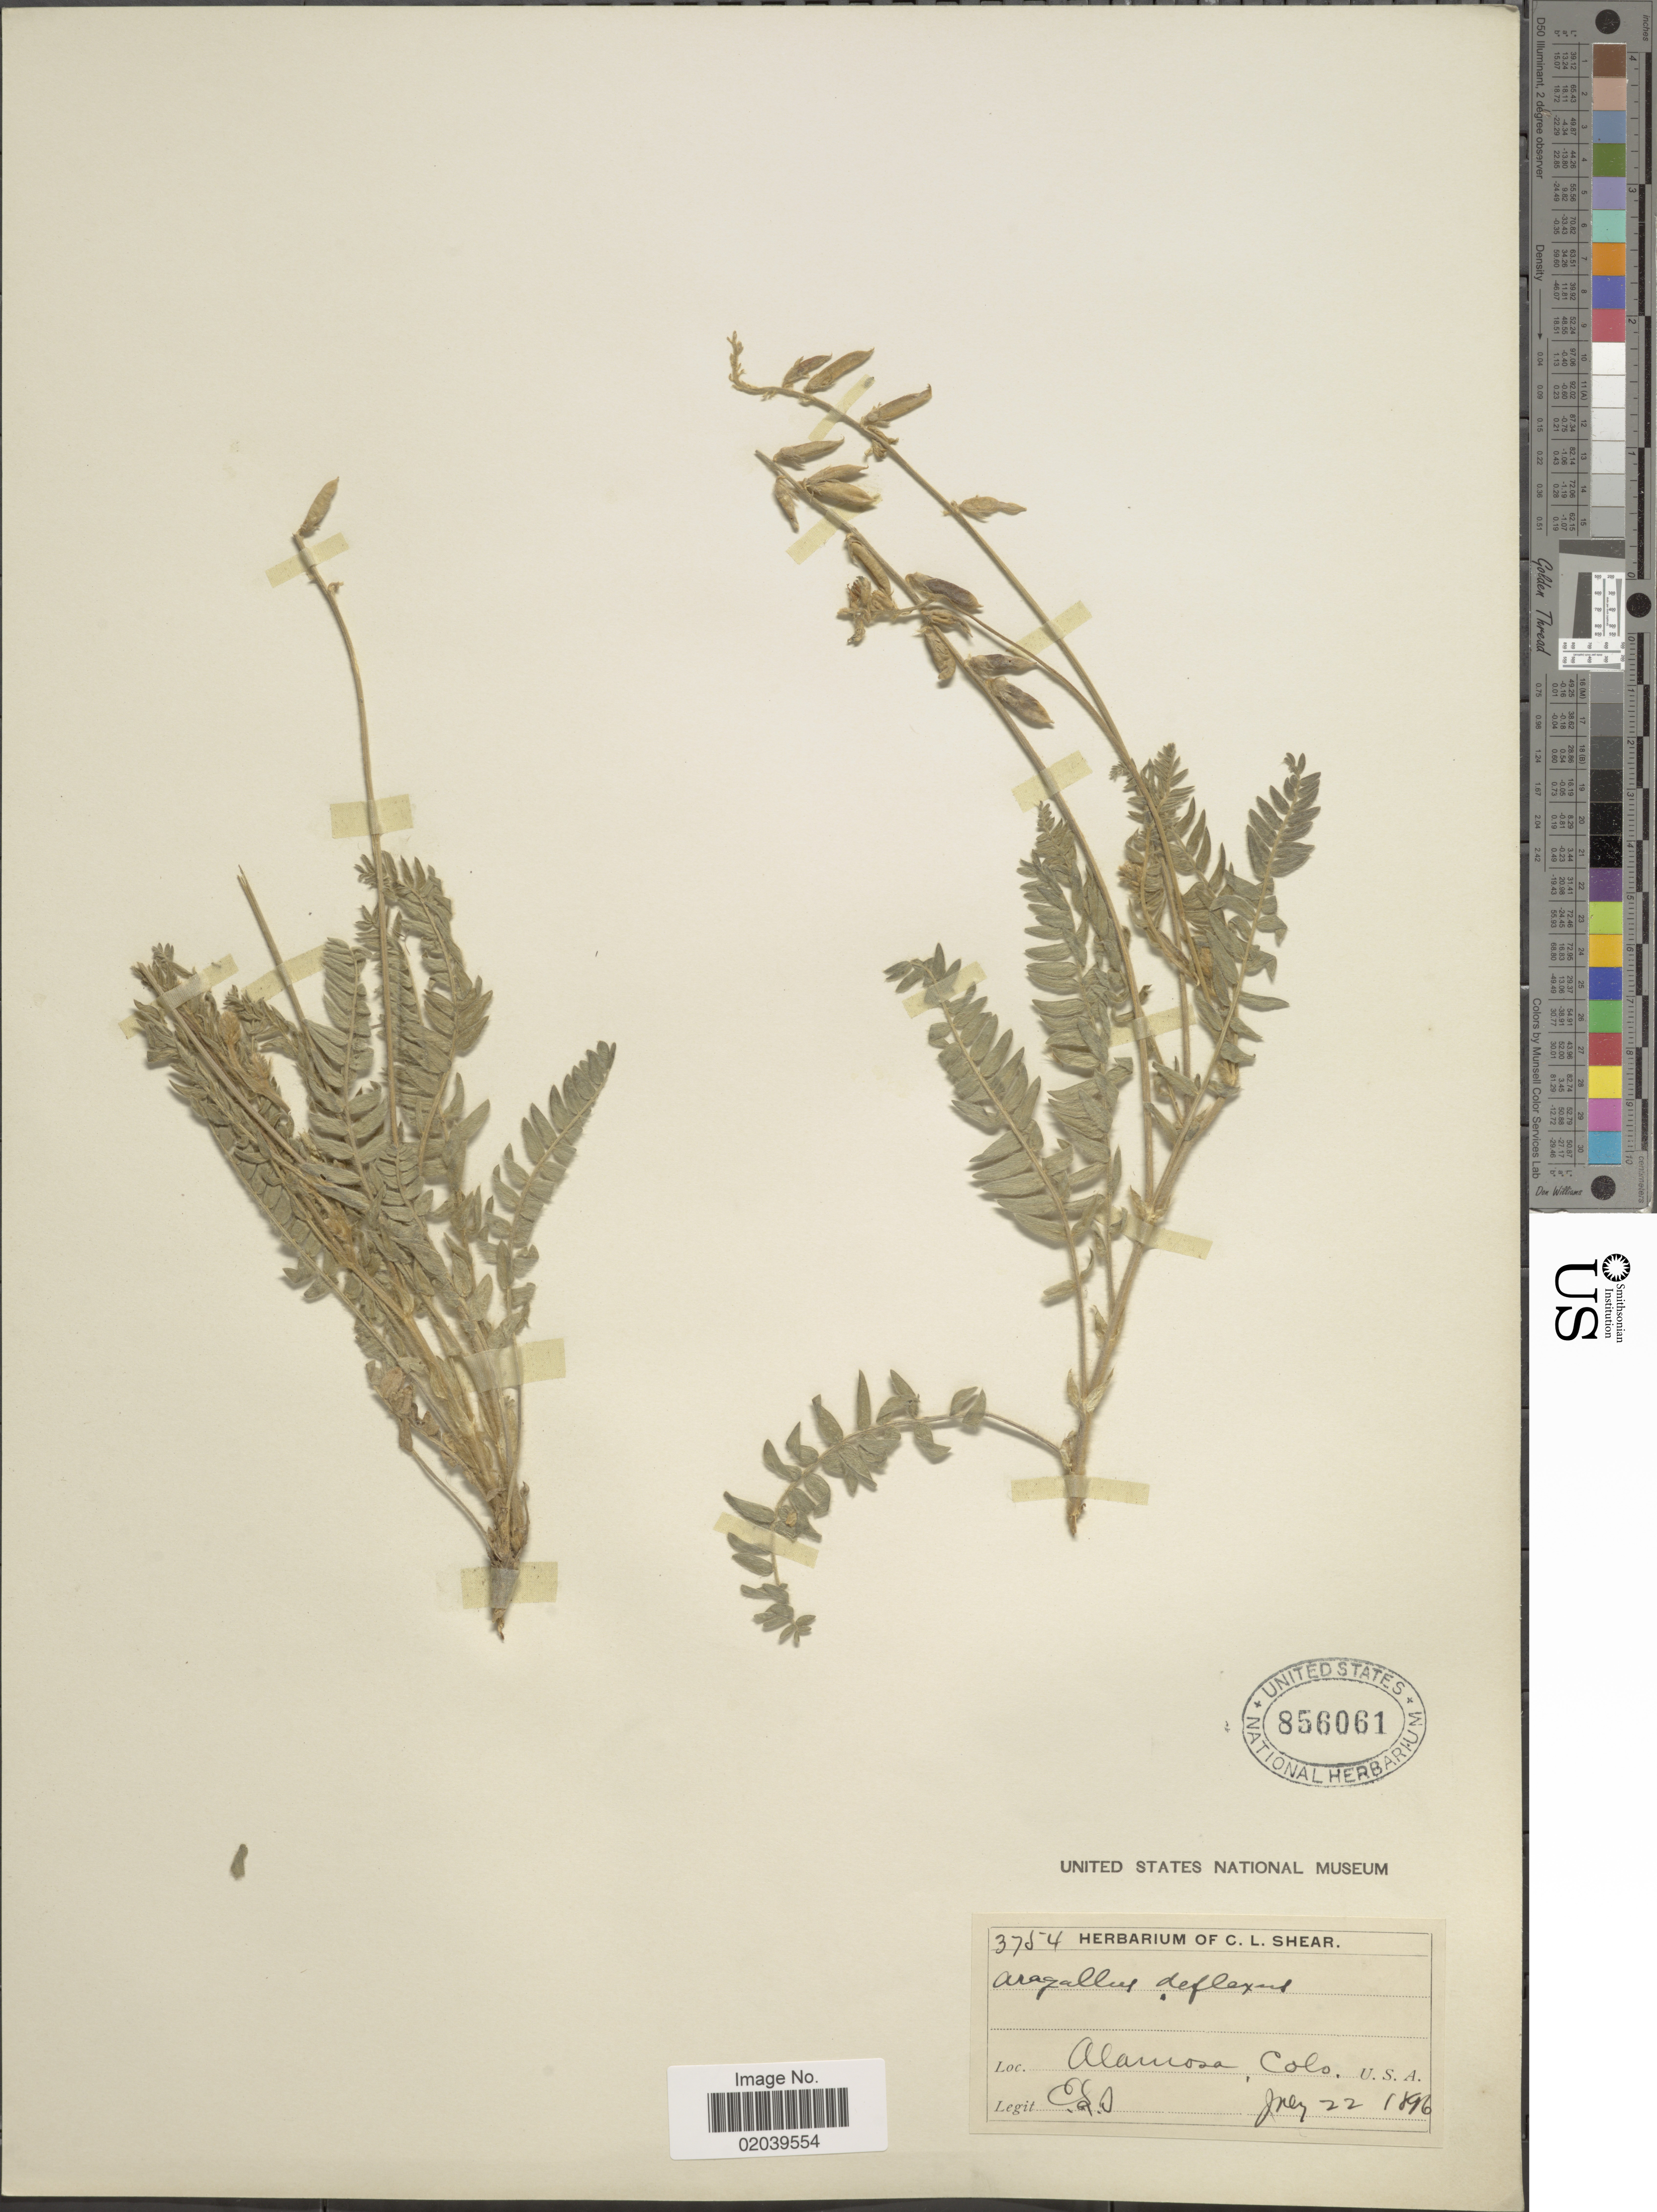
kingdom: Plantae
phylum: Tracheophyta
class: Magnoliopsida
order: Fabales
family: Fabaceae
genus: Oxytropis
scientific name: Oxytropis deflexa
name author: (Pall.) DC.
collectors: C. L. Shear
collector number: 3754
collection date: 1896-07-22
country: United States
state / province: Colorado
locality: Alamosa, Colo. U.S.A.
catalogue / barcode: US 856061